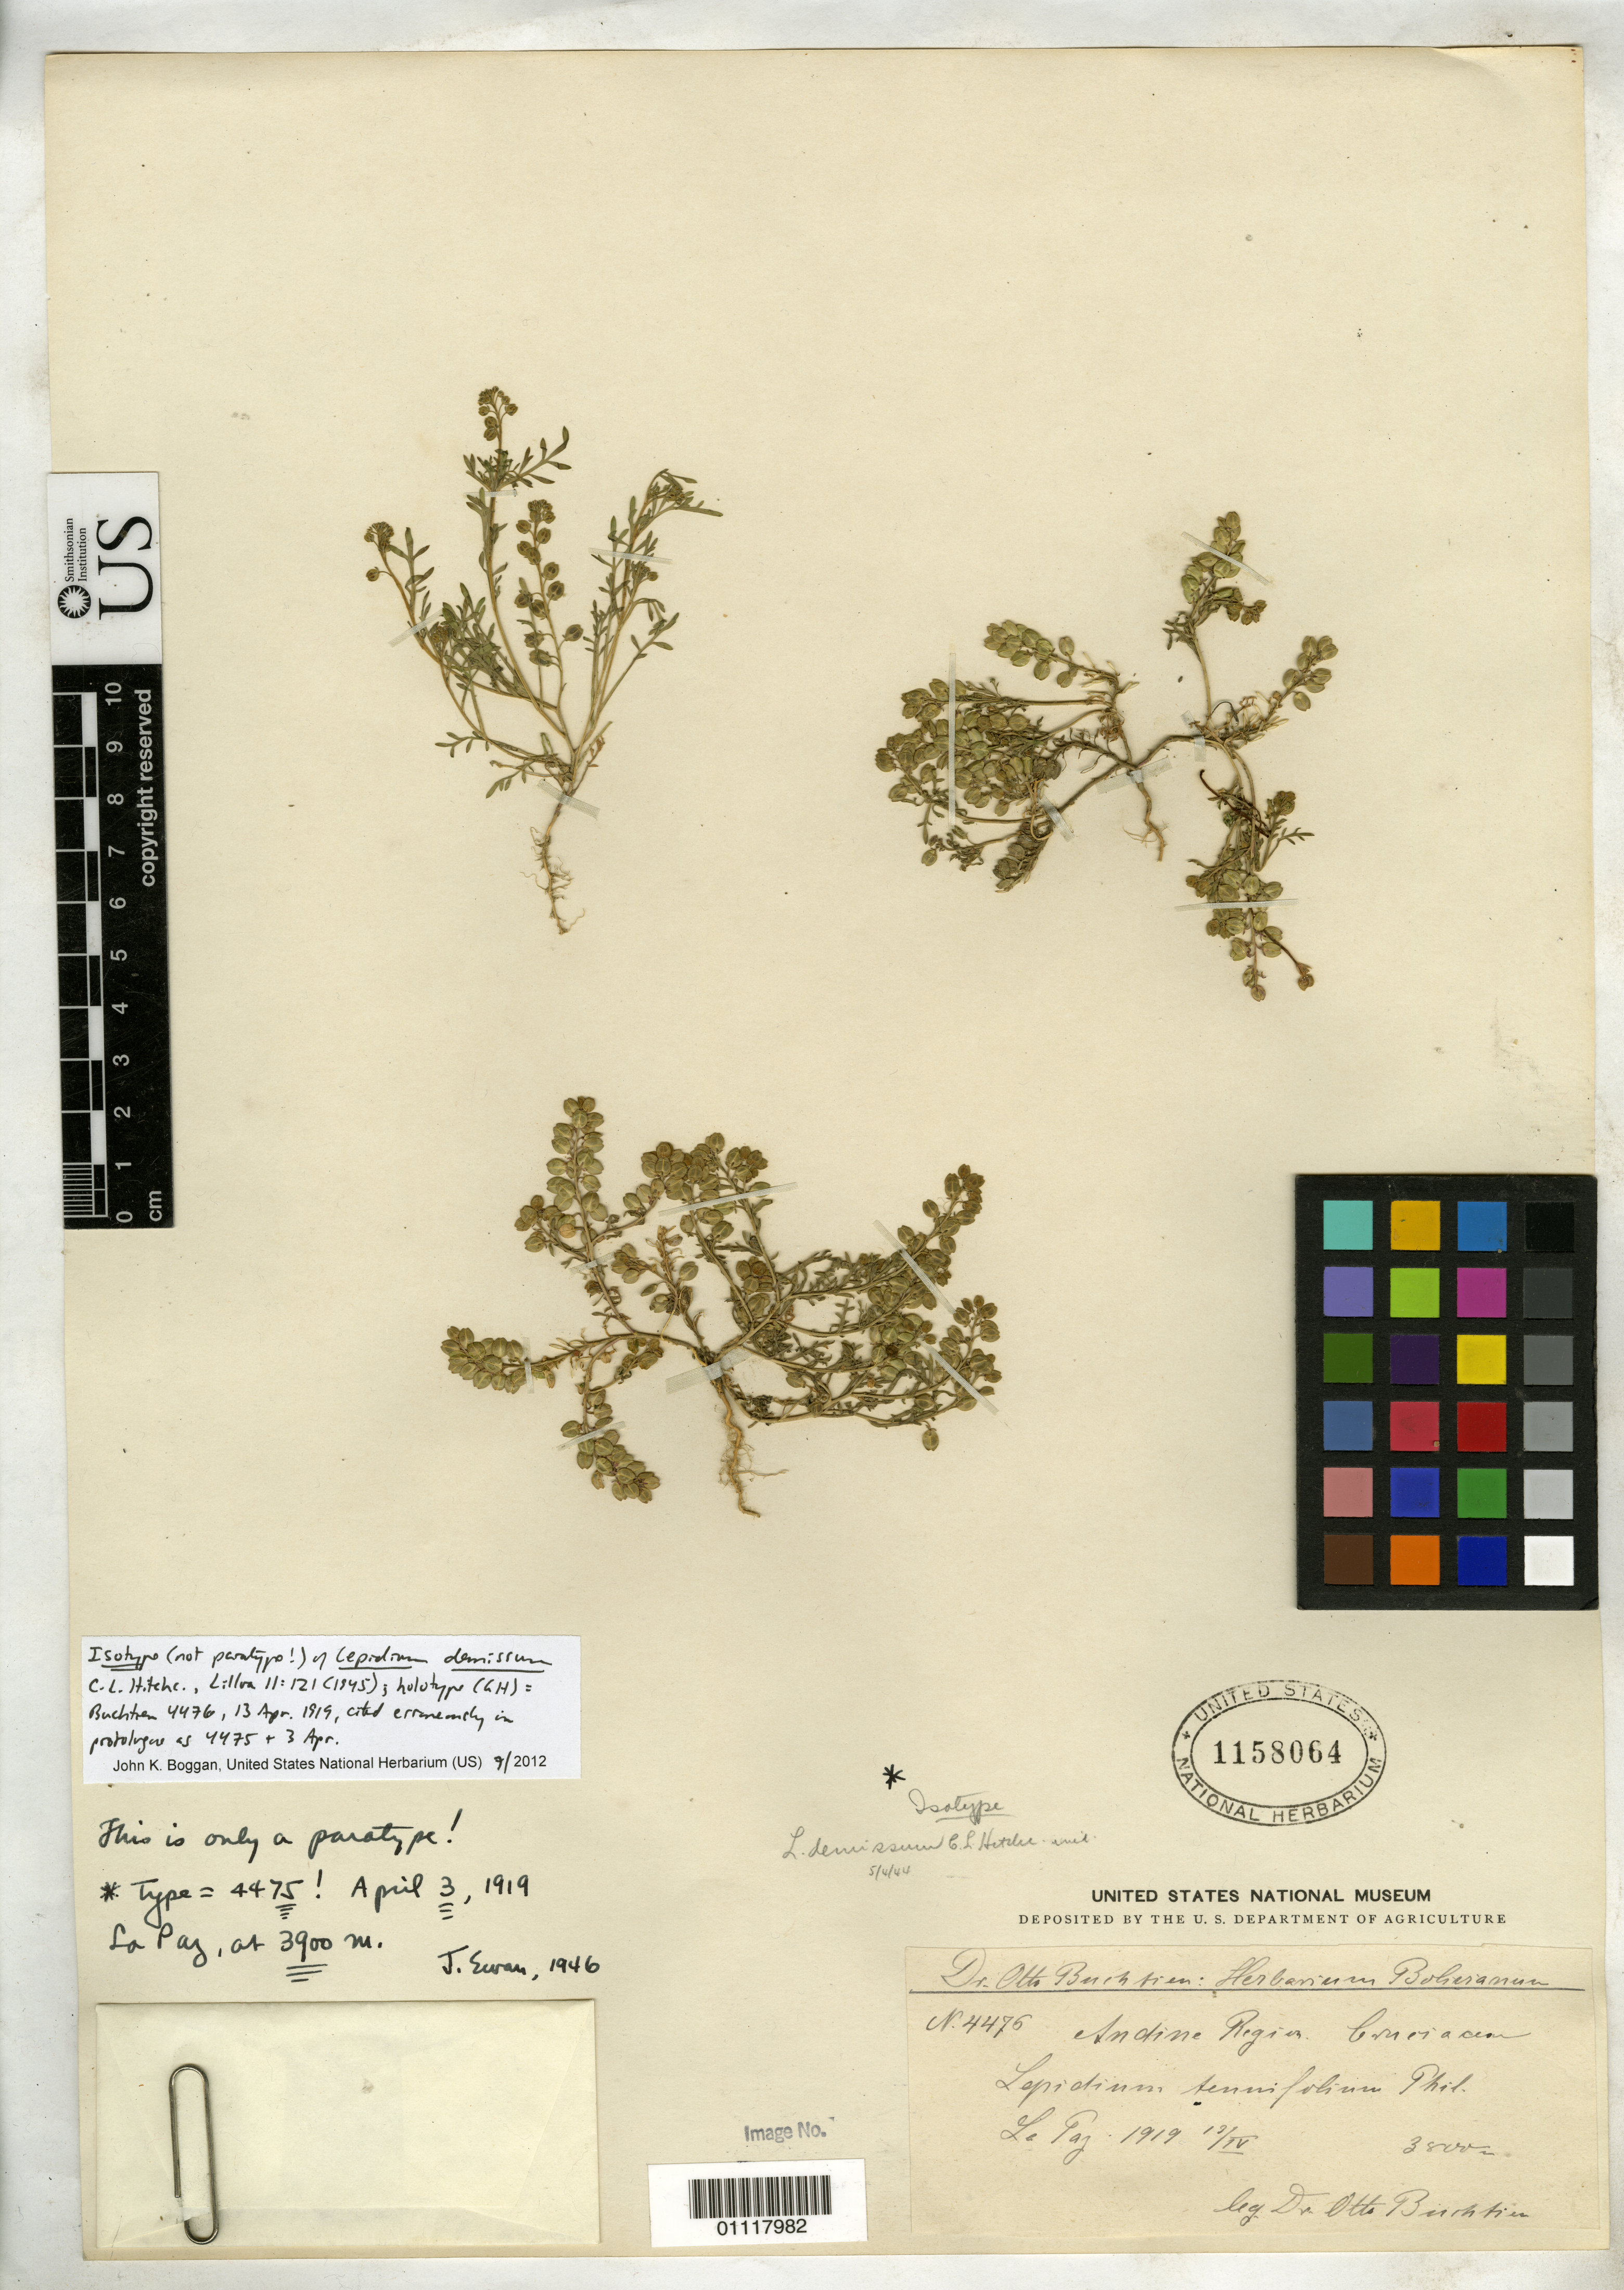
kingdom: Plantae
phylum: Tracheophyta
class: Magnoliopsida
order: Brassicales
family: Brassicaceae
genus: Lepidium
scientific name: Lepidium demissum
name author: C.L. Hitchc.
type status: Isotype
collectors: O. Buchtien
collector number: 4476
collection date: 1919-04-13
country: Bolivia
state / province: La Paz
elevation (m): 3800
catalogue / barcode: US 1158064